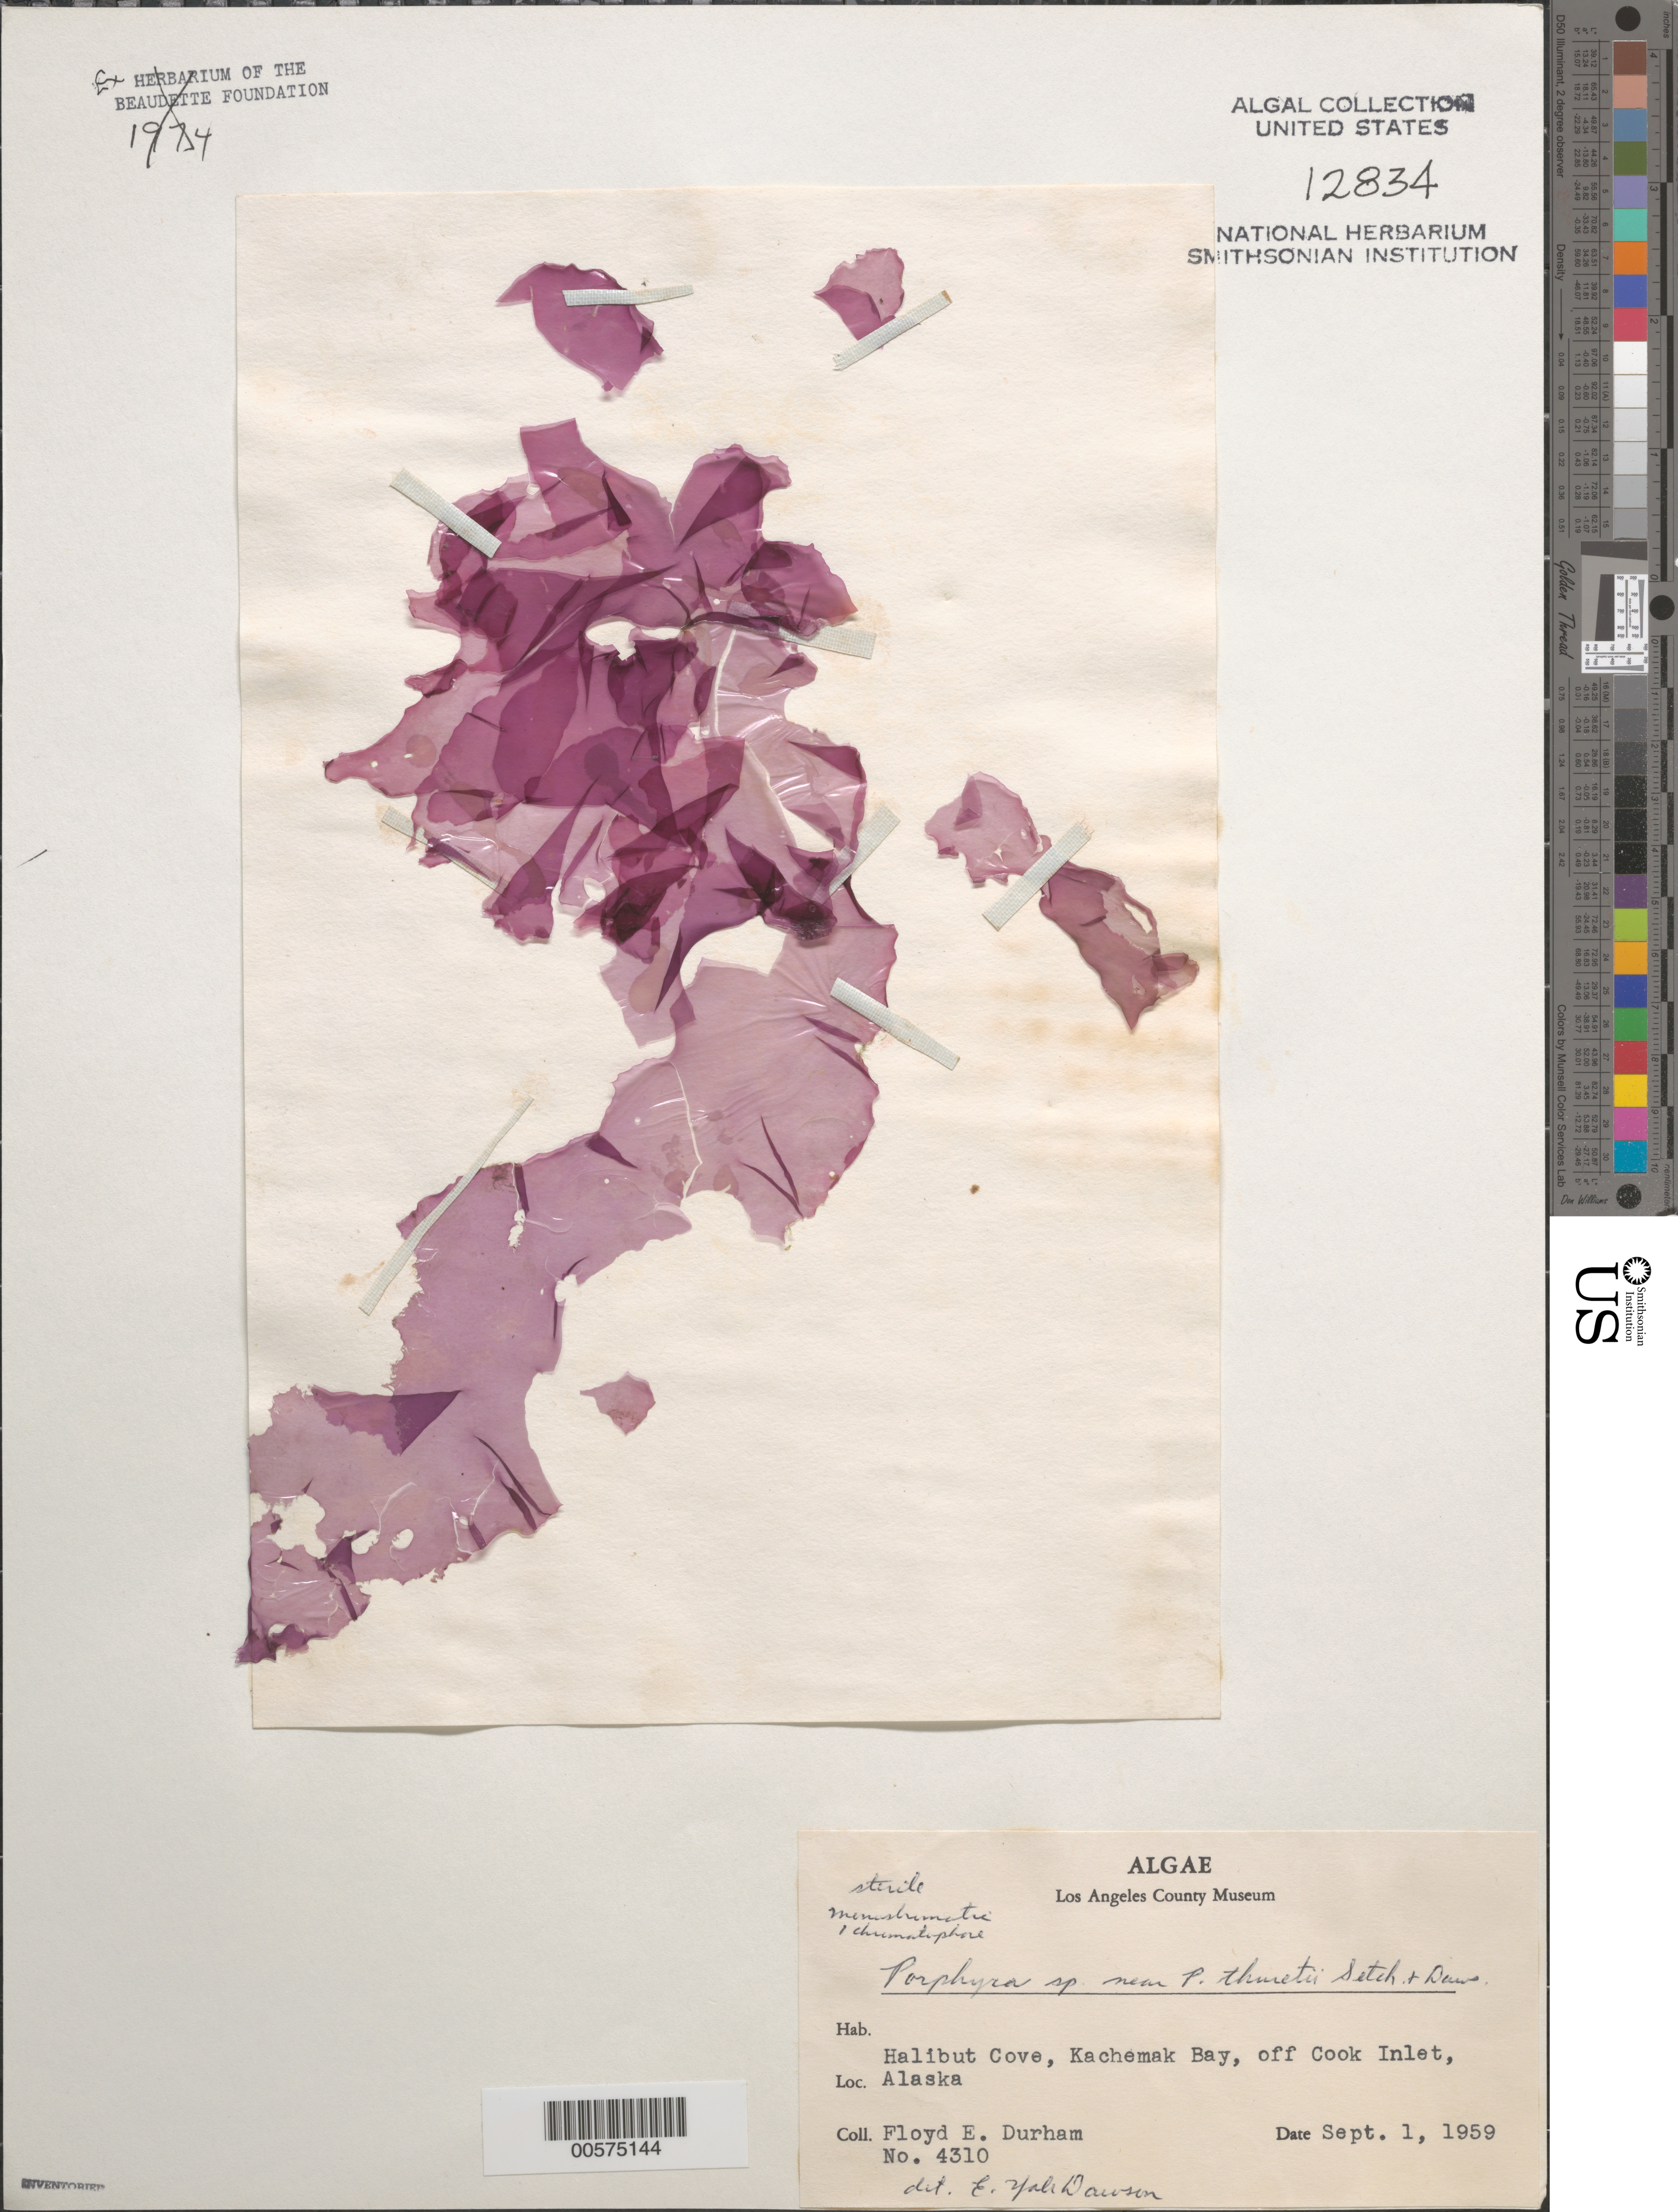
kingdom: Plantae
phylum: Rhodophyta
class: Bangiophyceae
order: Bangiales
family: Bangiaceae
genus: Pyropia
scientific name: Pyropia thuretii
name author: (Setchell & E.Y. Dawson) J.E. Sutherl. et al.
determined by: Algae name updating Project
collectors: F. Durham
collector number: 4310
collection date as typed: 01 Sep 1959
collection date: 1959-09-01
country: United States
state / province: Alaska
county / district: Kenai Peninsula Division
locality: Halibut Cove, Kachemak Bay, off Cook Inlet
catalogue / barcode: US 12834